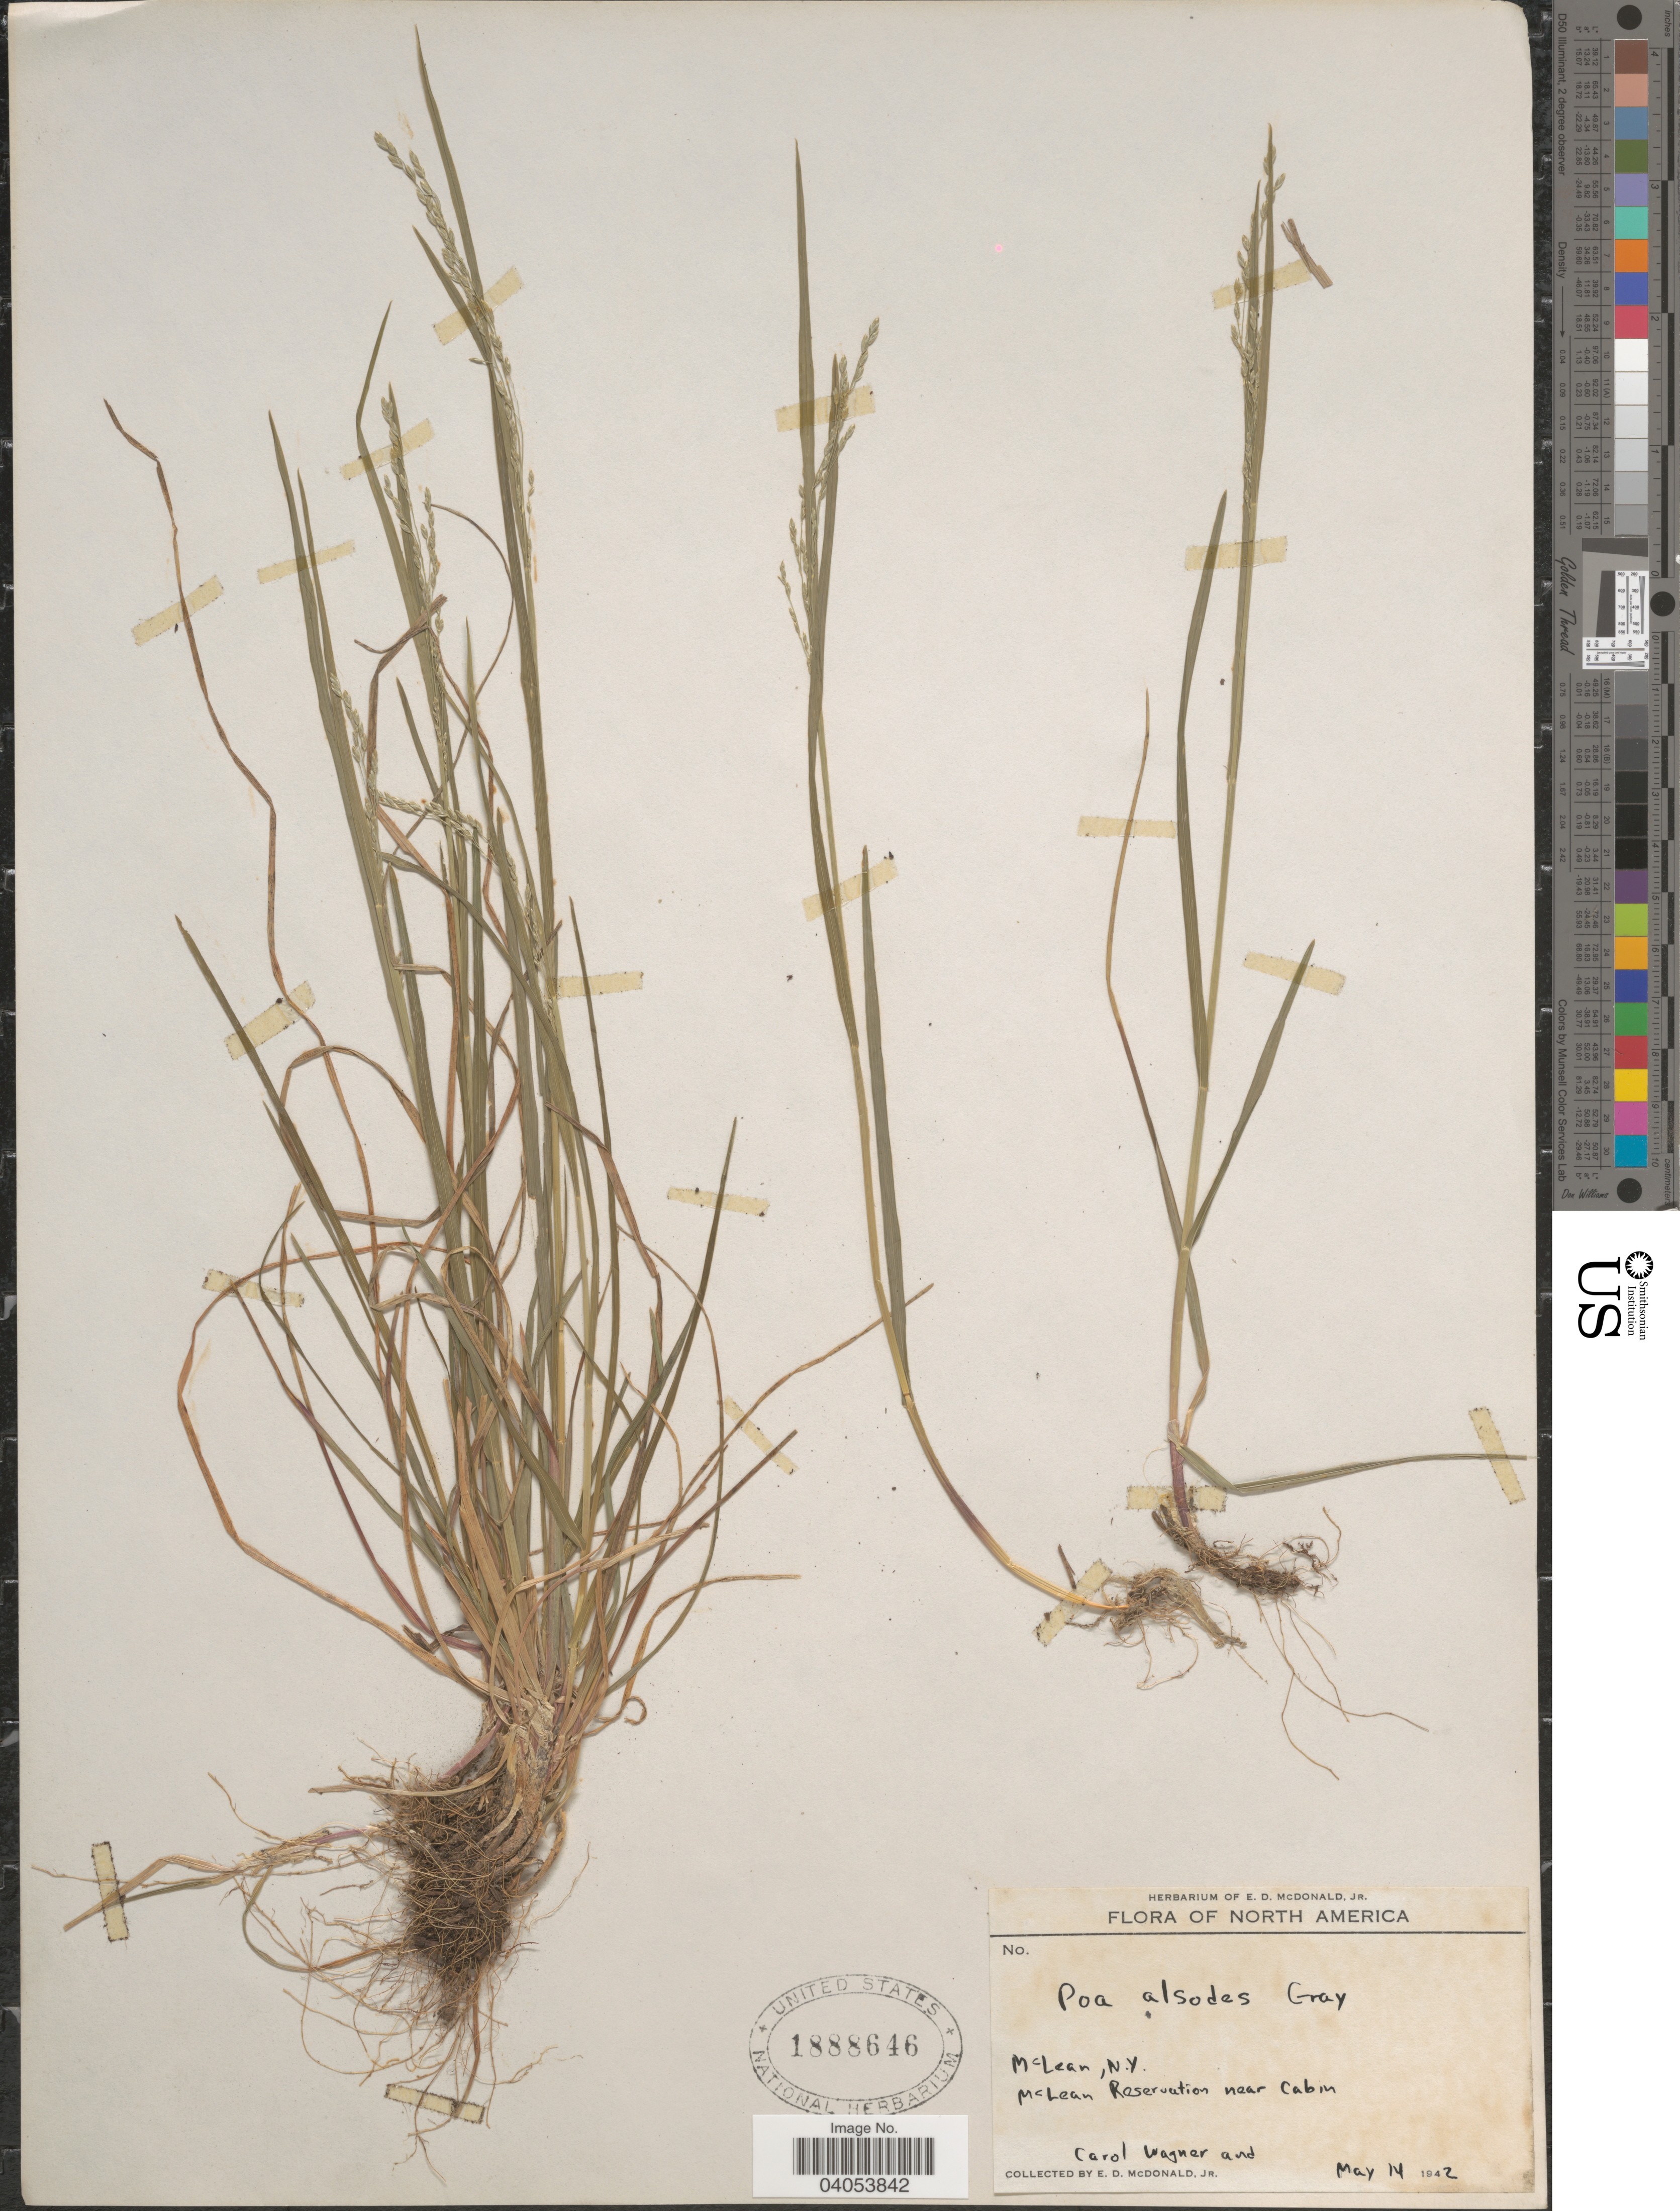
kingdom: Plantae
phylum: Tracheophyta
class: Liliopsida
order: Poales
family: Poaceae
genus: Poa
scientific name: Poa alsodes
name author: A. Gray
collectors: E. D. McDonald Jr. & C. Wagner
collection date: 1942-05-14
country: United States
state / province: New York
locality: McLean. McLean Reservation near Cabin.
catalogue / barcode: US 1888646